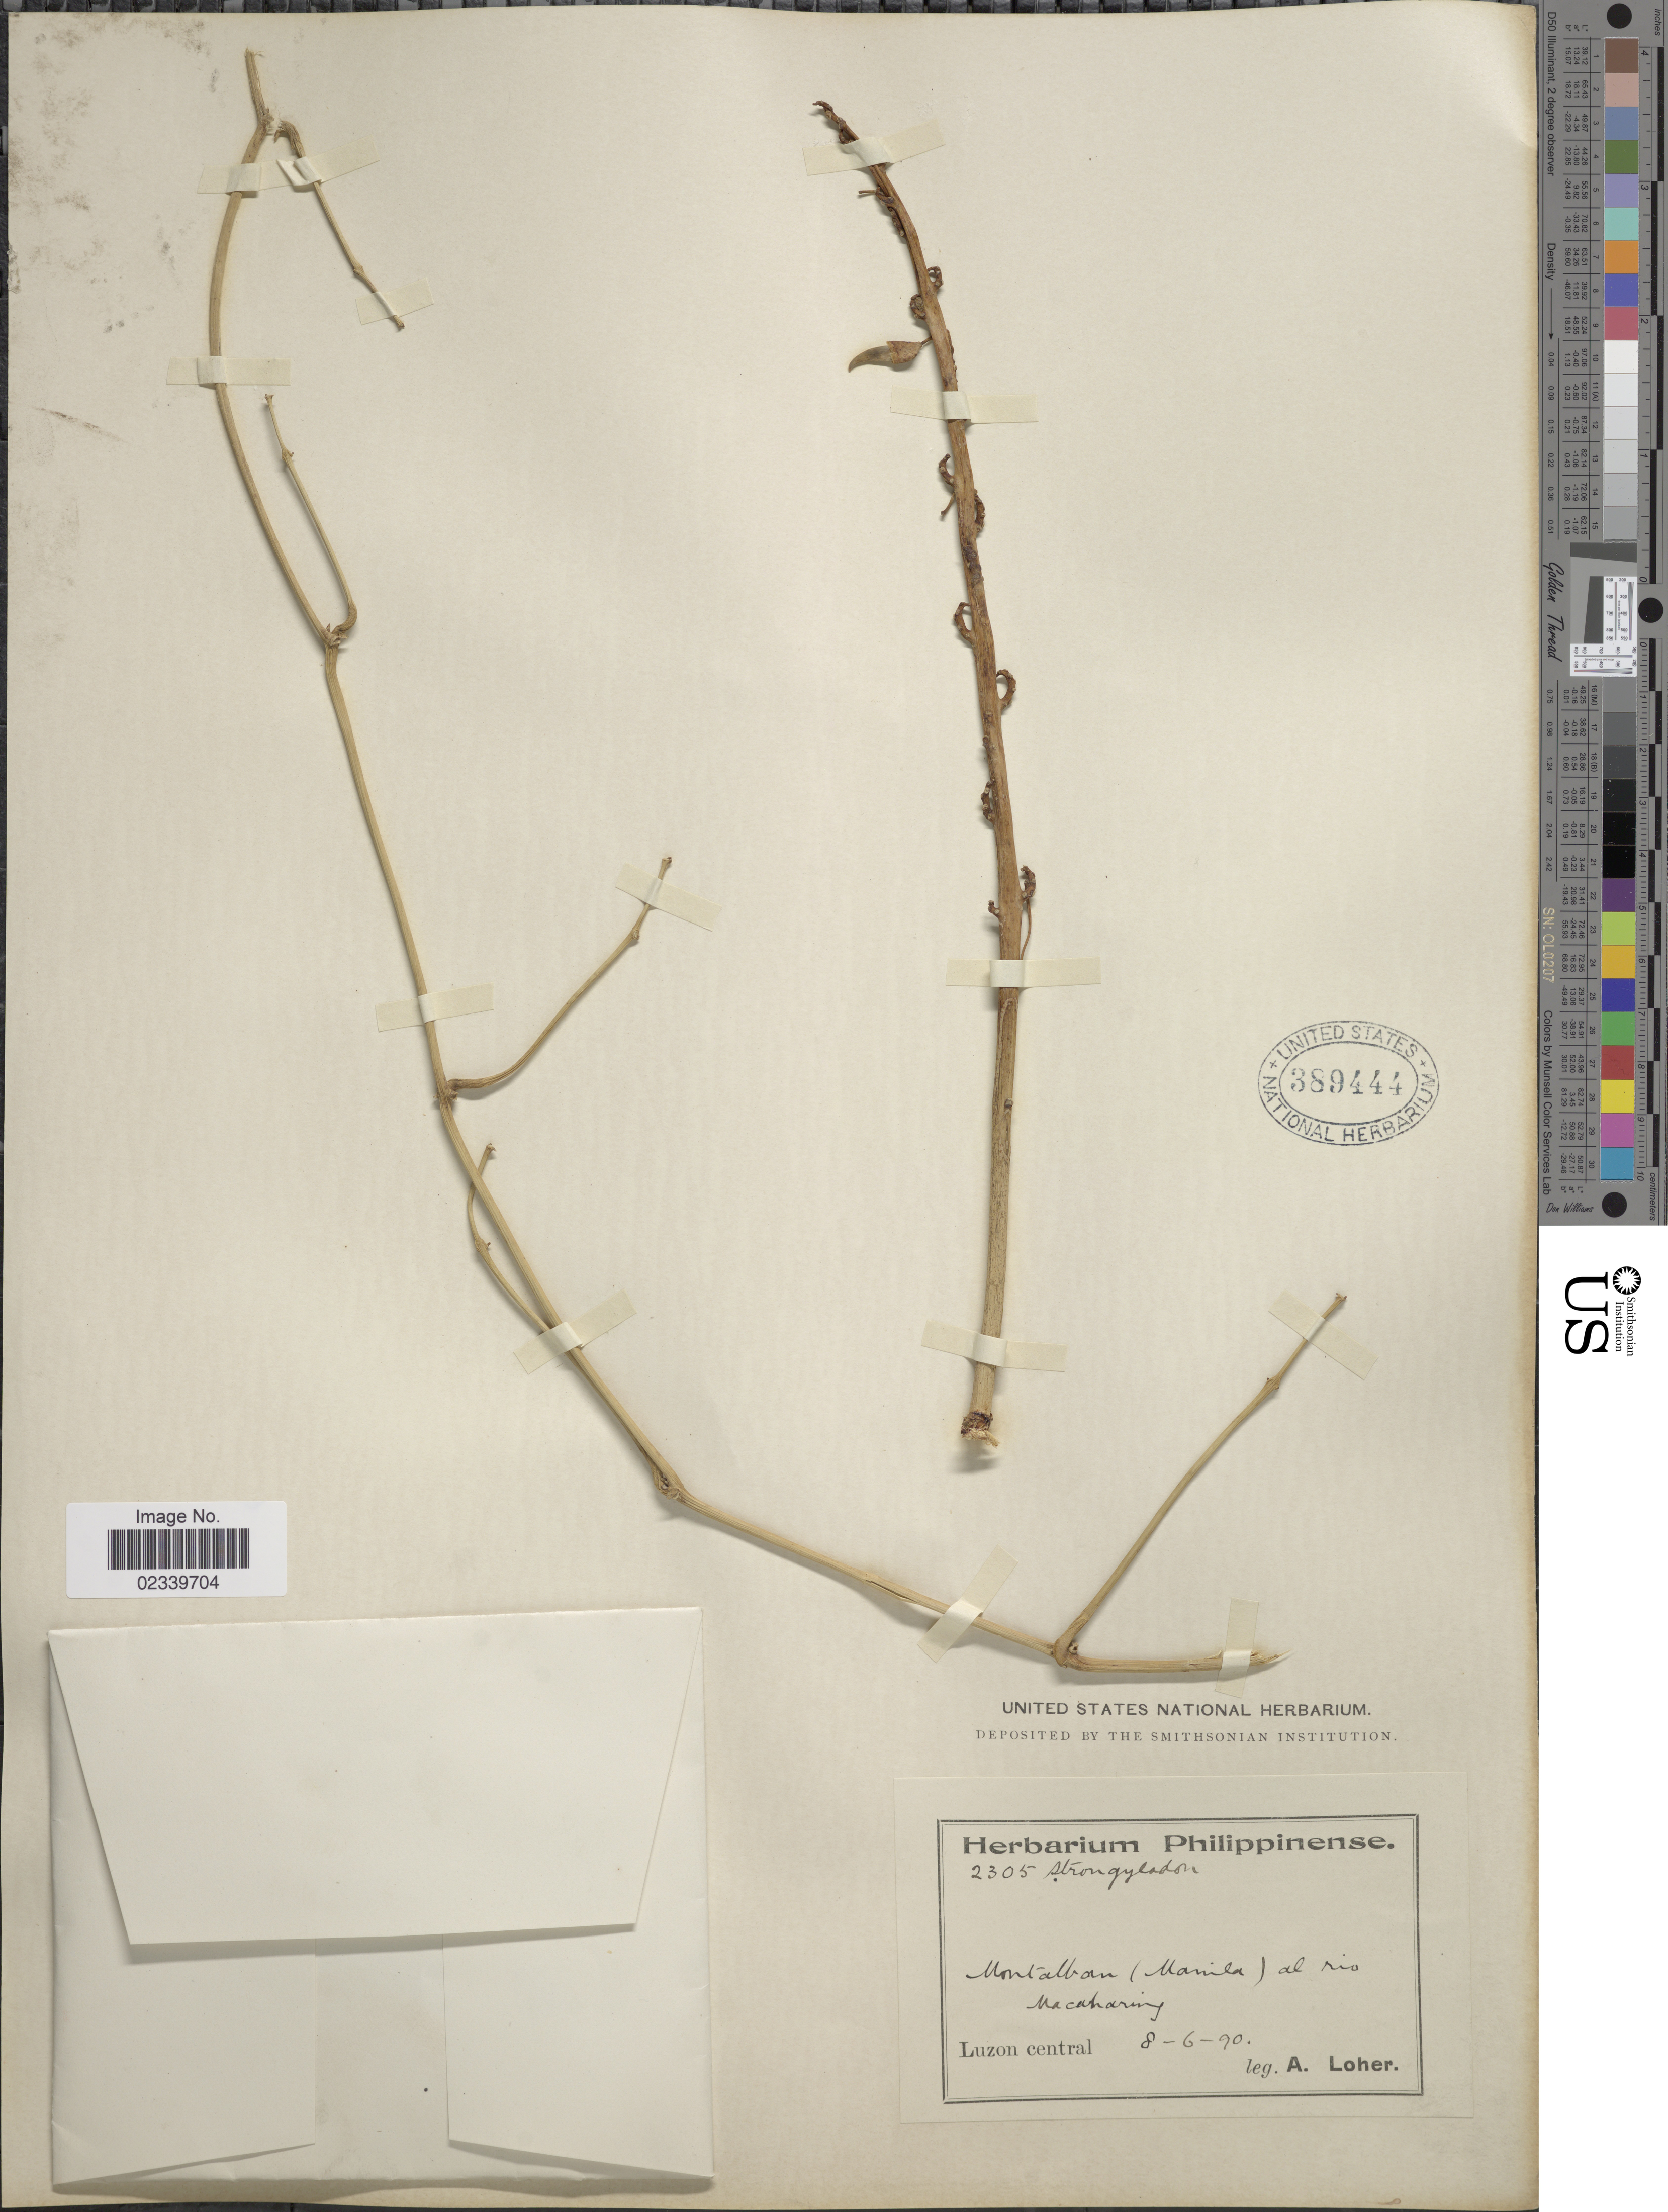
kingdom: Plantae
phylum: Tracheophyta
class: Magnoliopsida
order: Fabales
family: Fabaceae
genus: Strongylodon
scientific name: Strongylodon sp.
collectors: A. Loher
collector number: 2305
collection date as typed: Transcribed d/m/y: 8/6/90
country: Philippines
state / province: Central Luzon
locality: Montalban (Manila) al rio MacaHarmony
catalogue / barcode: US 389444